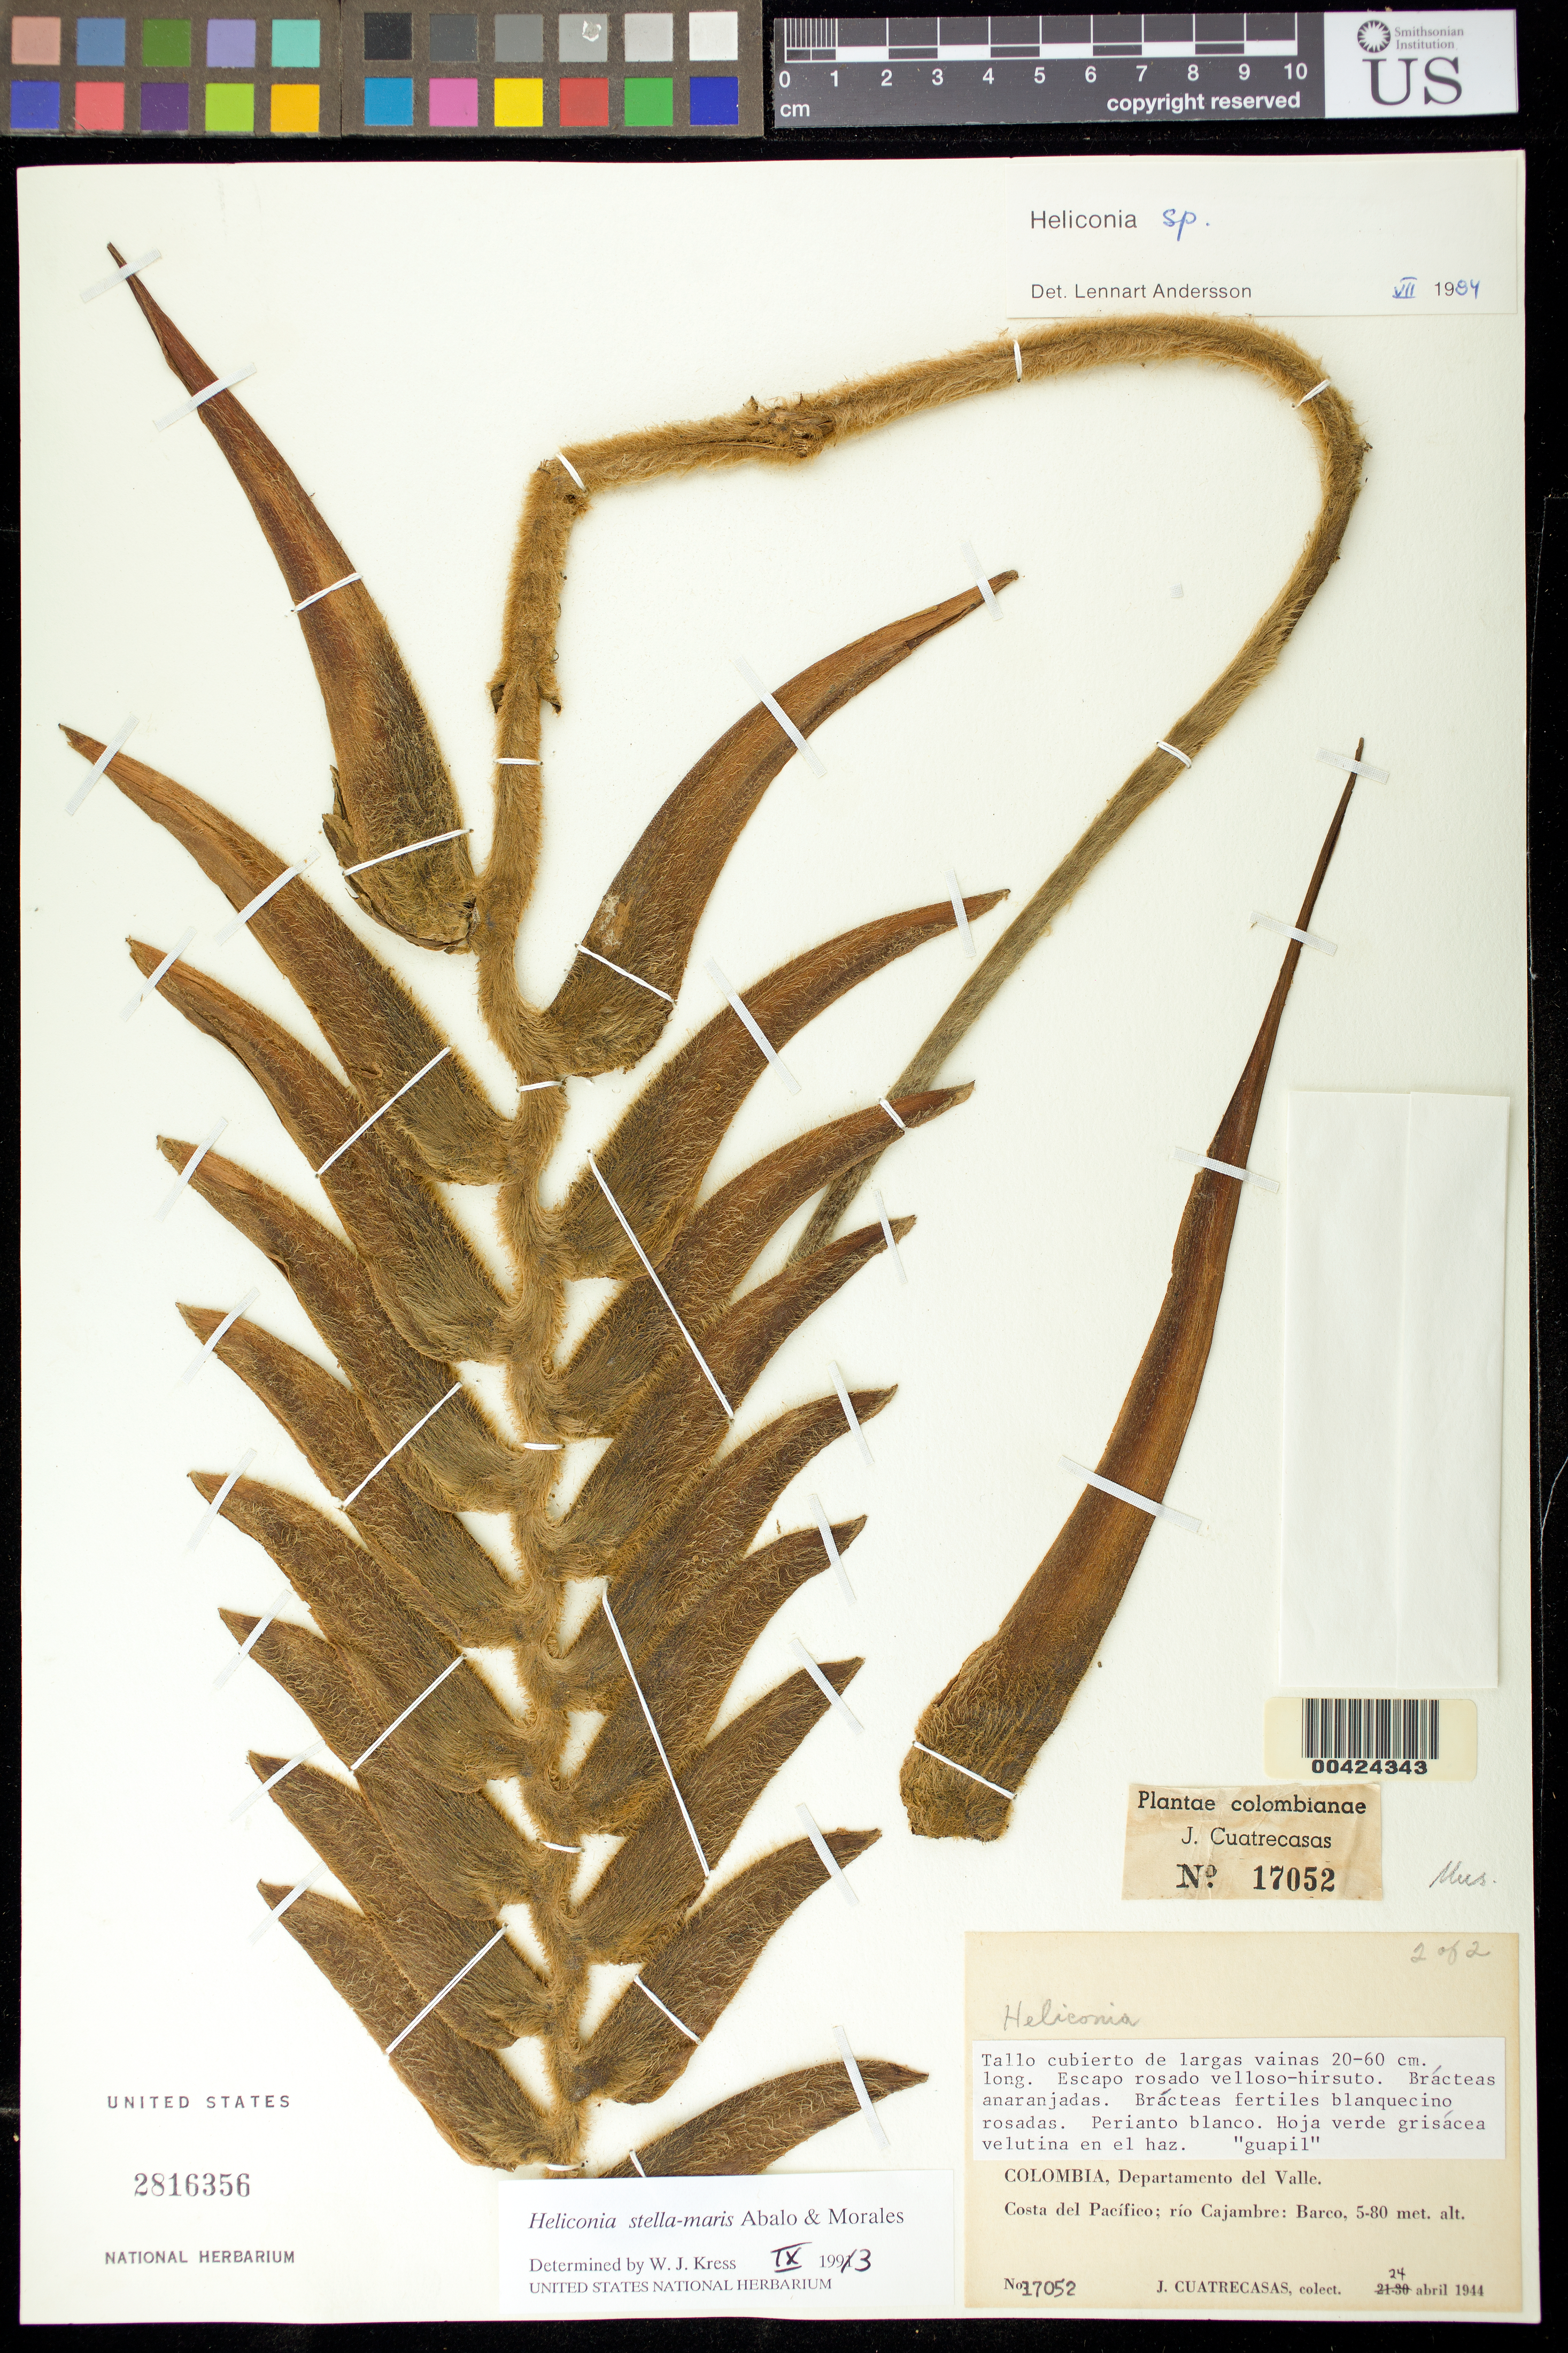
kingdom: Plantae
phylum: Tracheophyta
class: Liliopsida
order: Zingiberales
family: Heliconiaceae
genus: Heliconia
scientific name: Heliconia stella-maris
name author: Abalo & G. Morales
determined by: Kress, W. J., (US), Smithsonian Institution - National Museum of Natural History (UNITED STATES)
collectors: J. Cuatrecasas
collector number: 17052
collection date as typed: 24 Apr 1944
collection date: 1944-04-24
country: Colombia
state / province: Valle del Cauca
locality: Barco; Rio Cajambre; Costa del Pacifico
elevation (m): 5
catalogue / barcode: US 2816356